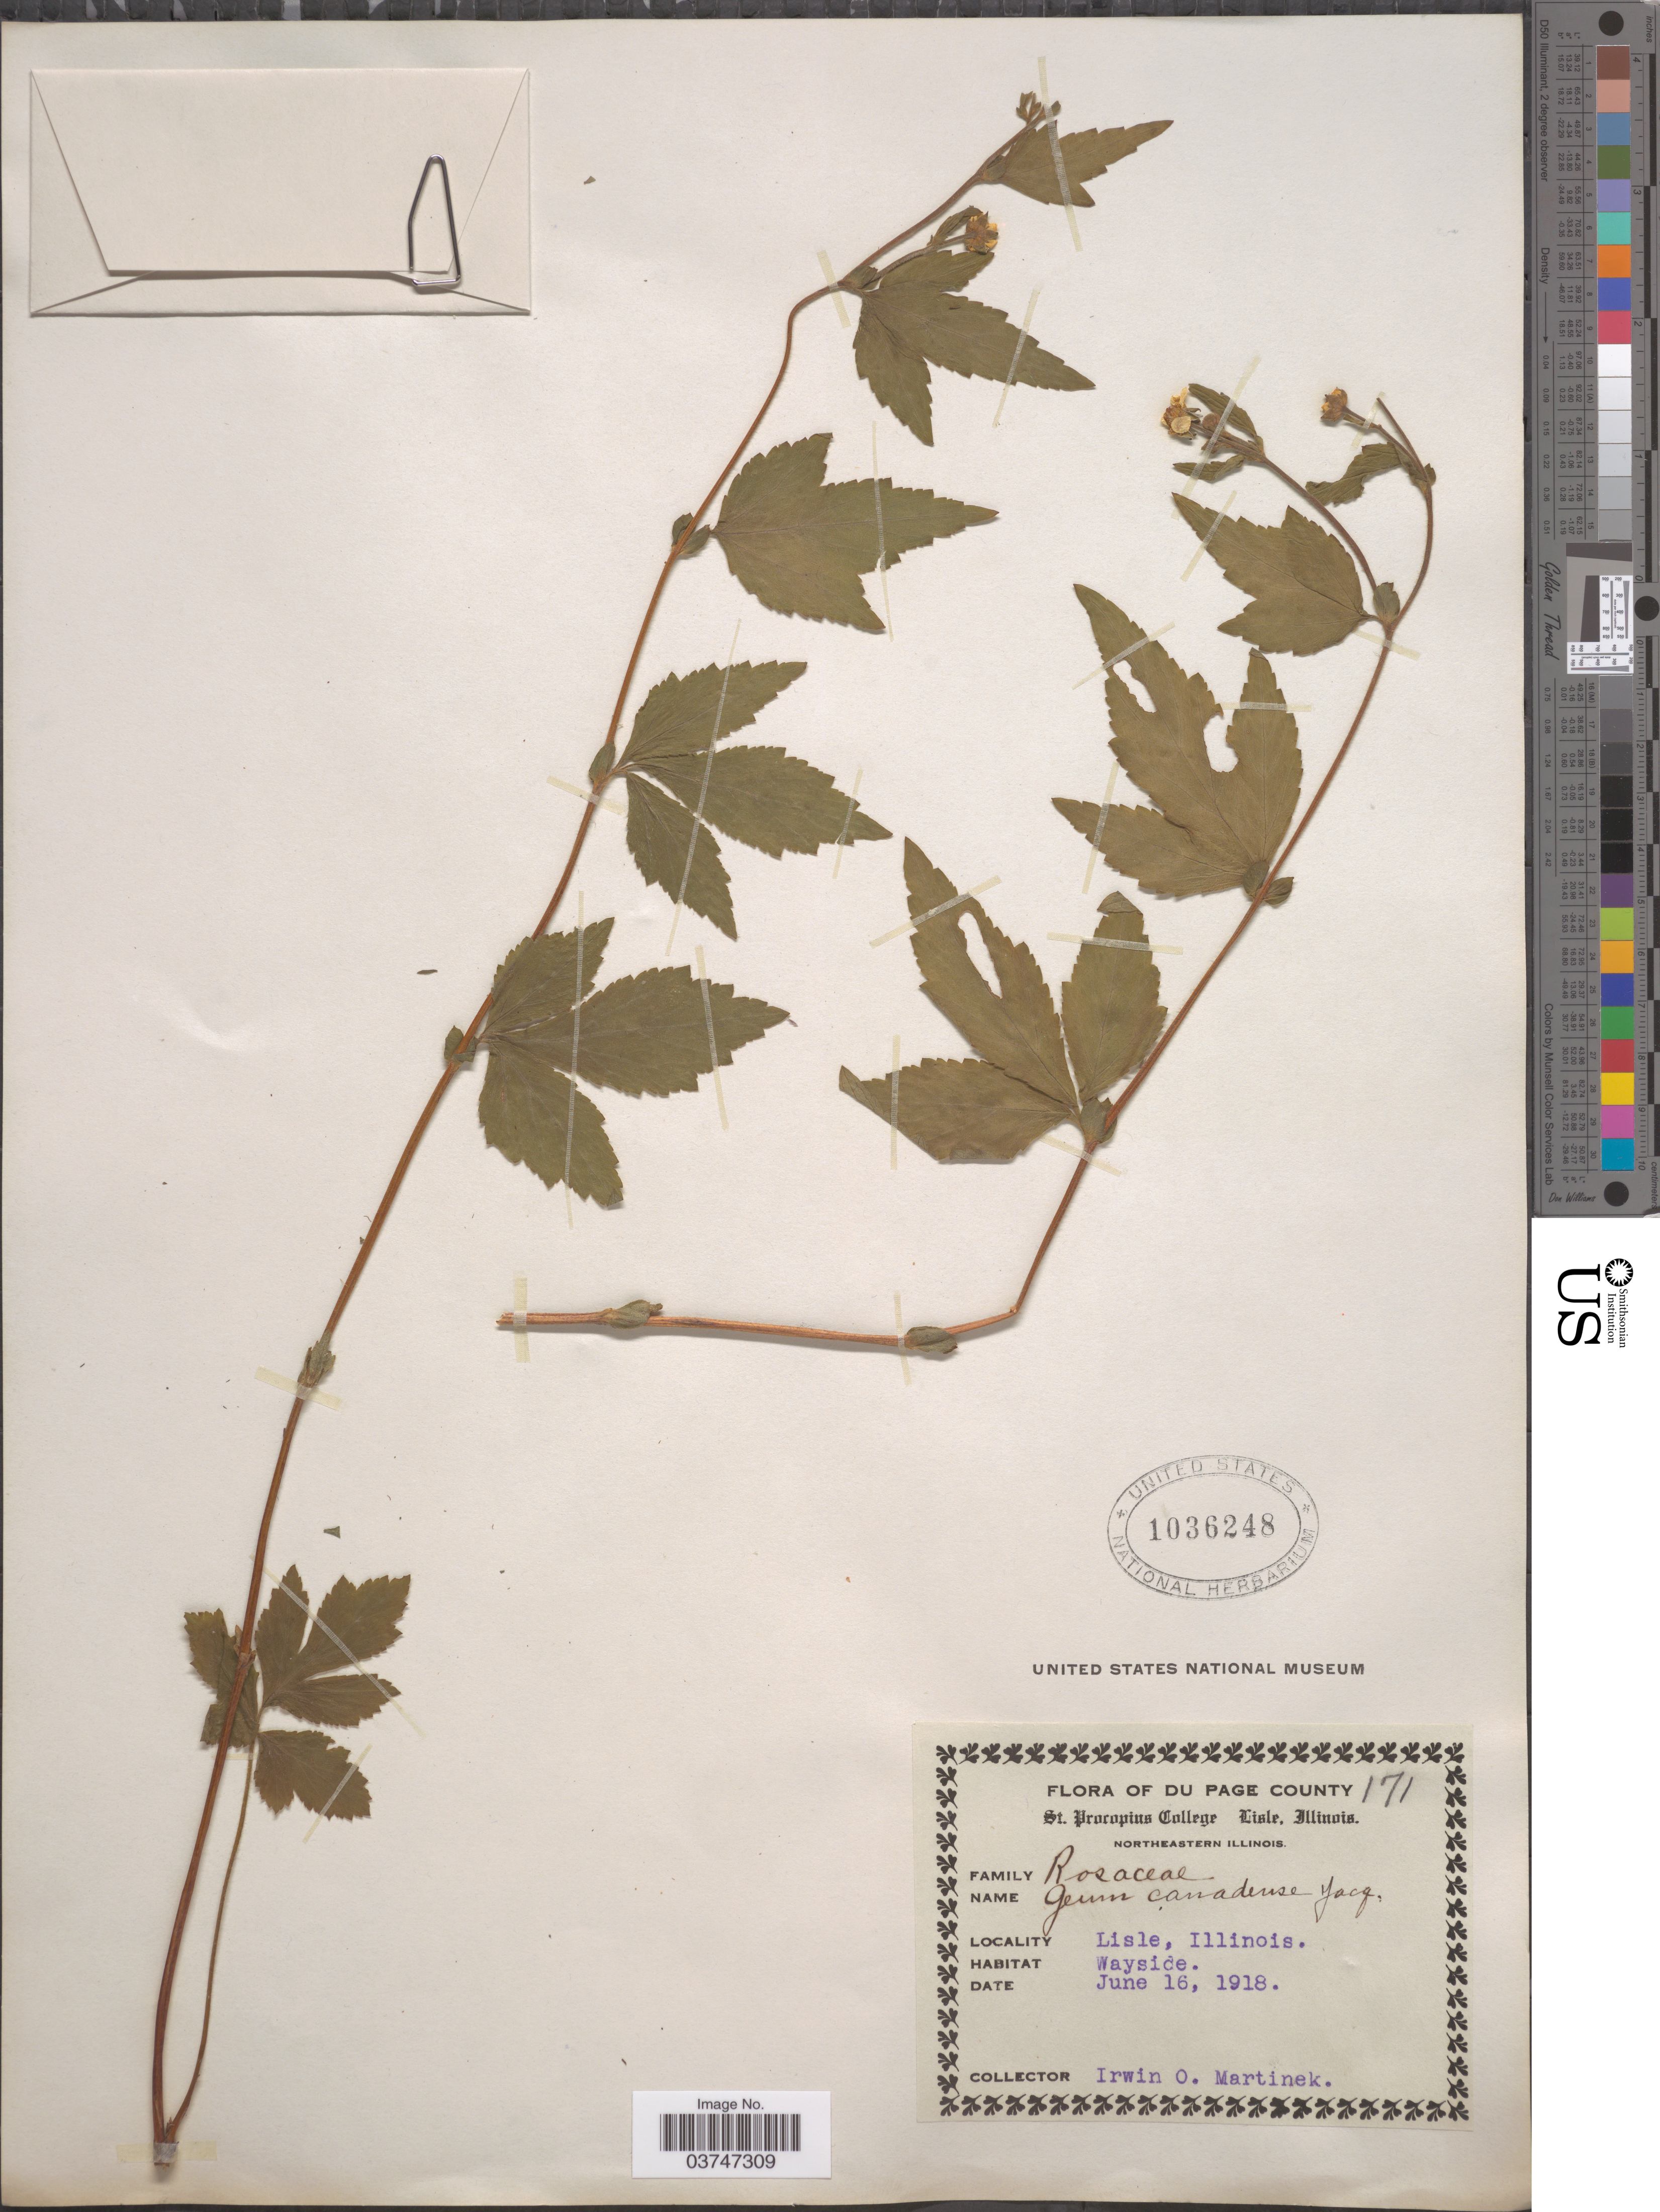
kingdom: Plantae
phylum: Tracheophyta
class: Magnoliopsida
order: Rosales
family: Rosaceae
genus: Geum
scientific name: Geum canadense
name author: Jacq.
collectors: I. Martinek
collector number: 171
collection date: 1918-06-16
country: United States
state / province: Illinois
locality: Du Page County. Lisle.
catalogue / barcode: US 1036248